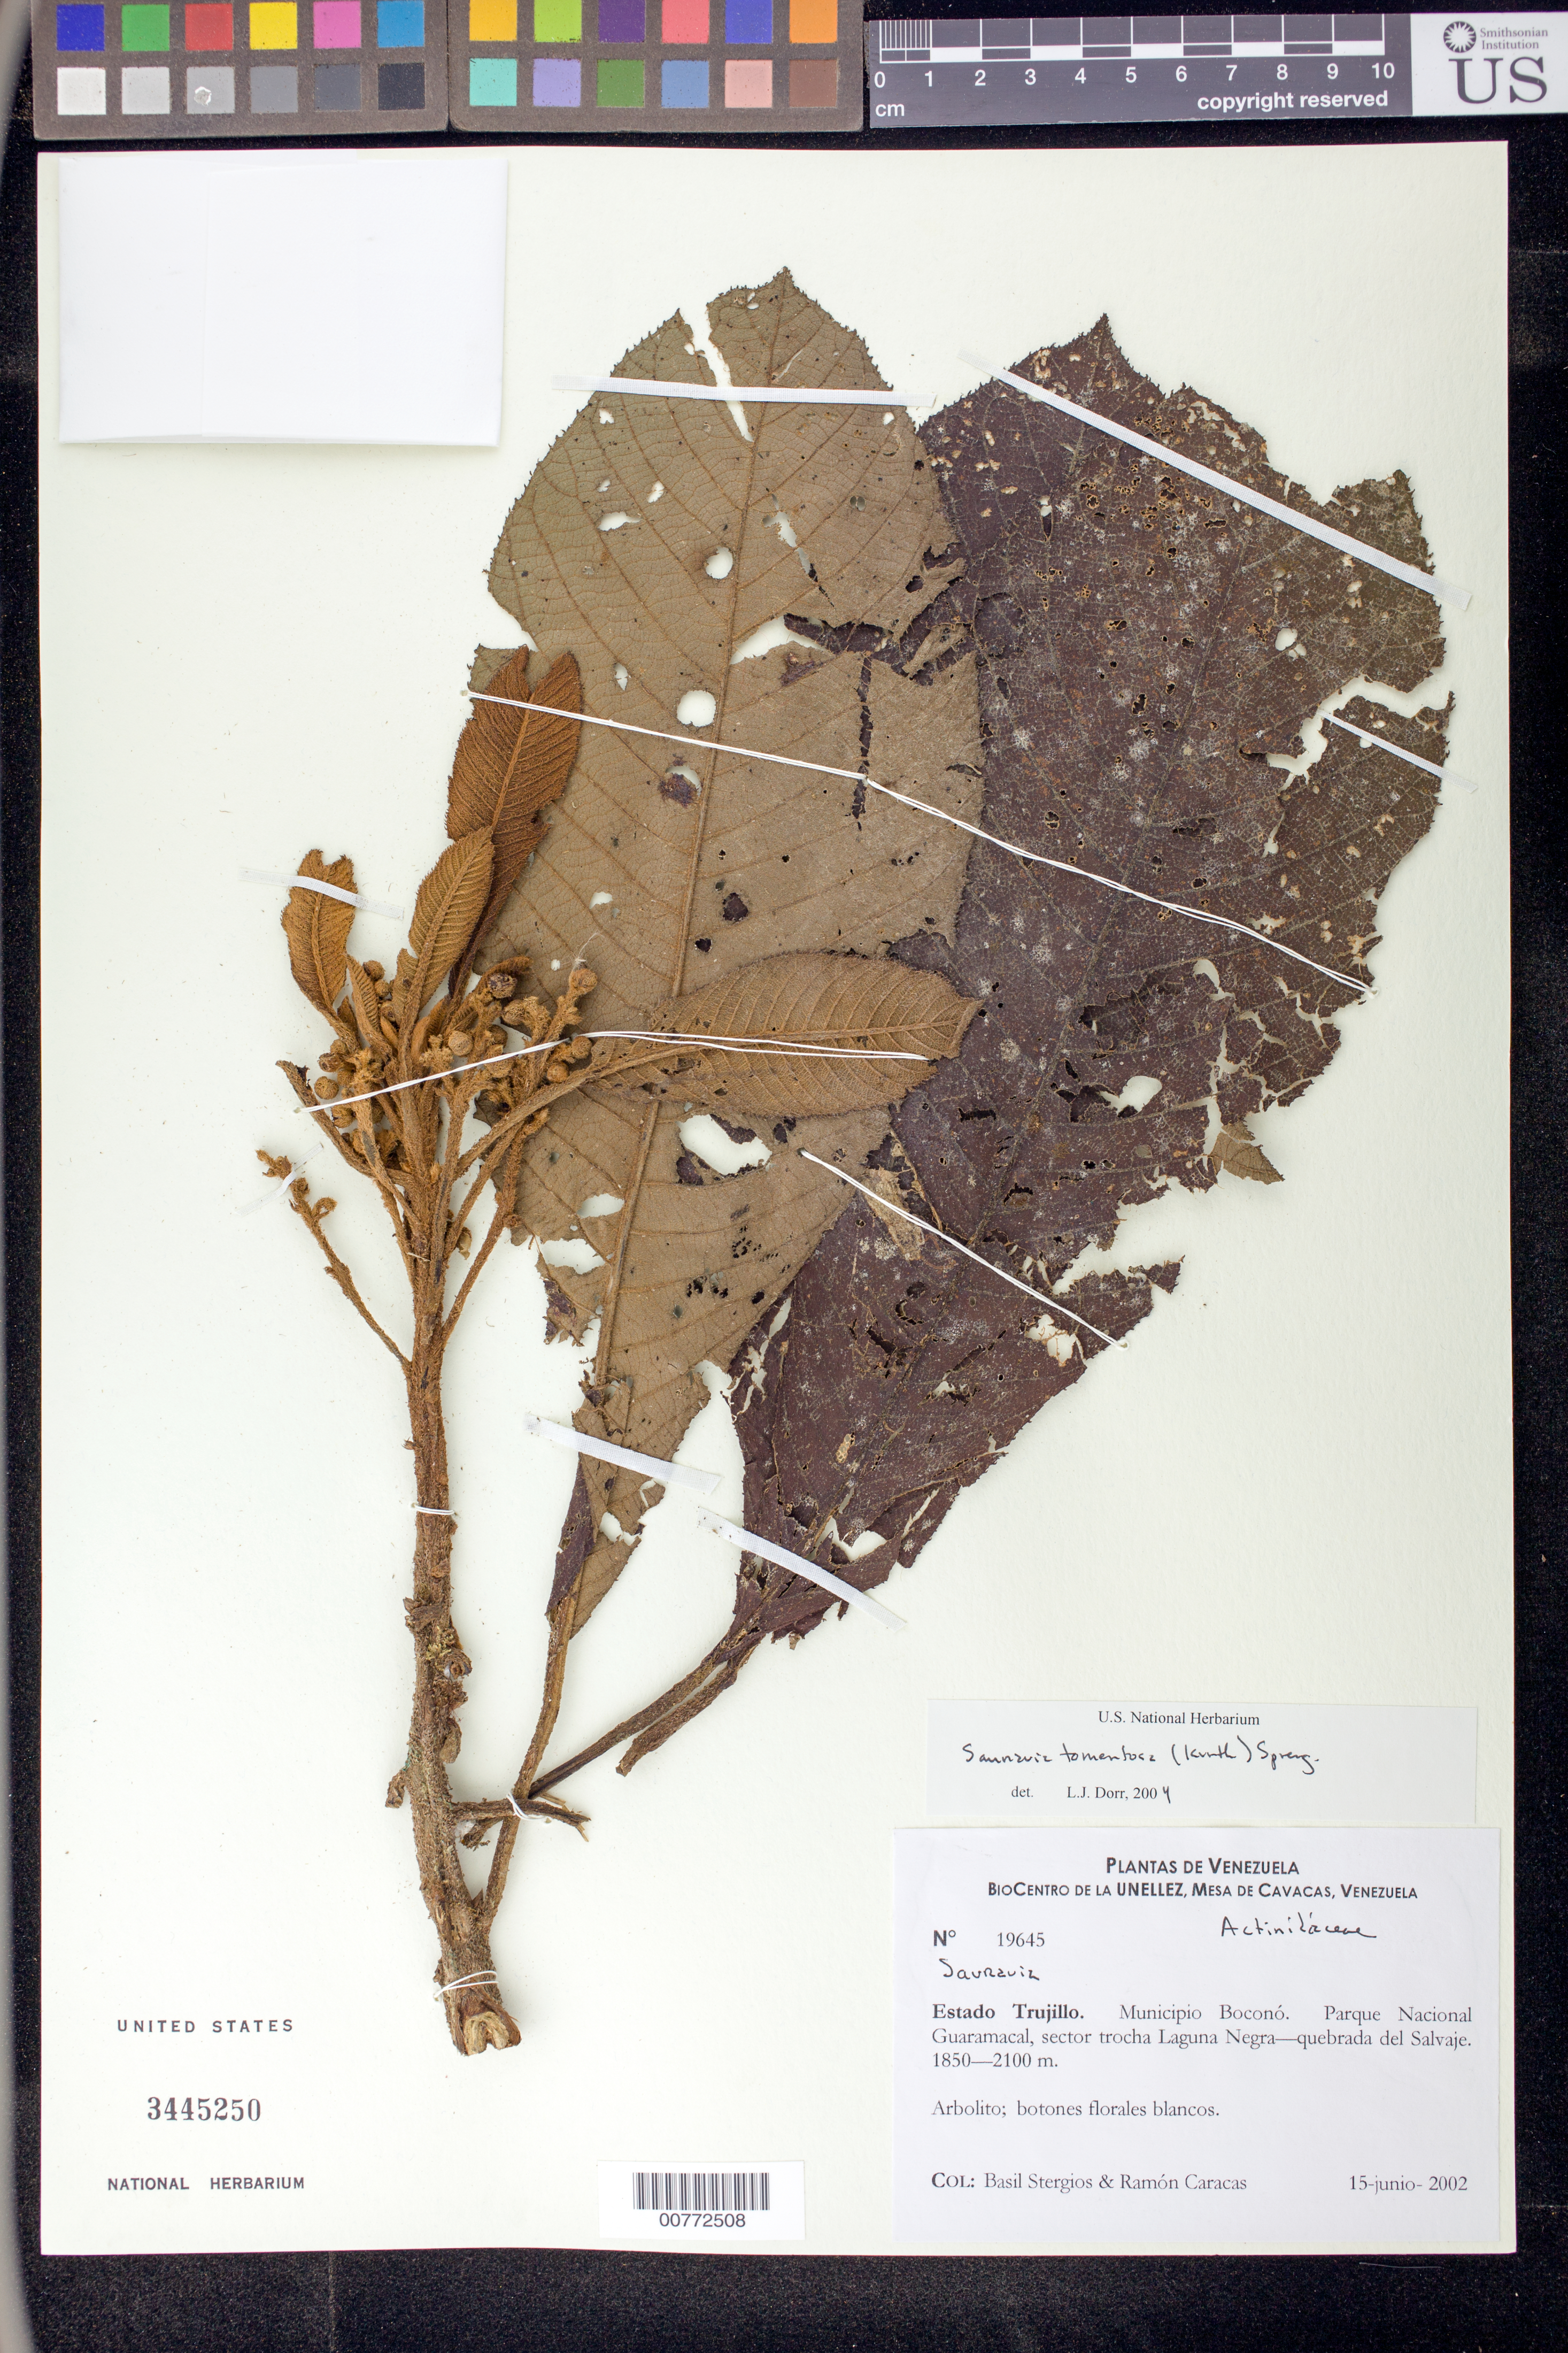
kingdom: Plantae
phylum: Tracheophyta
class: Magnoliopsida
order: Ericales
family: Actinidiaceae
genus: Saurauia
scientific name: Saurauia tomentosa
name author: (Kunth) Spreng.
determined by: Dorr, L. J., (BOT), Smithsonian Institution - National Museum of Natural History (UNITED STATES)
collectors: B. G. Stergios & R. Caracas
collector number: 19645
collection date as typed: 15 Jun 2002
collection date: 2002-06-15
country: Venezuela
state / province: Trujillo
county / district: Boconó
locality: Parque Nacional Guaramacal, sector quebrada del Salvaje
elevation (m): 1850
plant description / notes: F, NY, PORT, US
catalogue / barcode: US 3445250